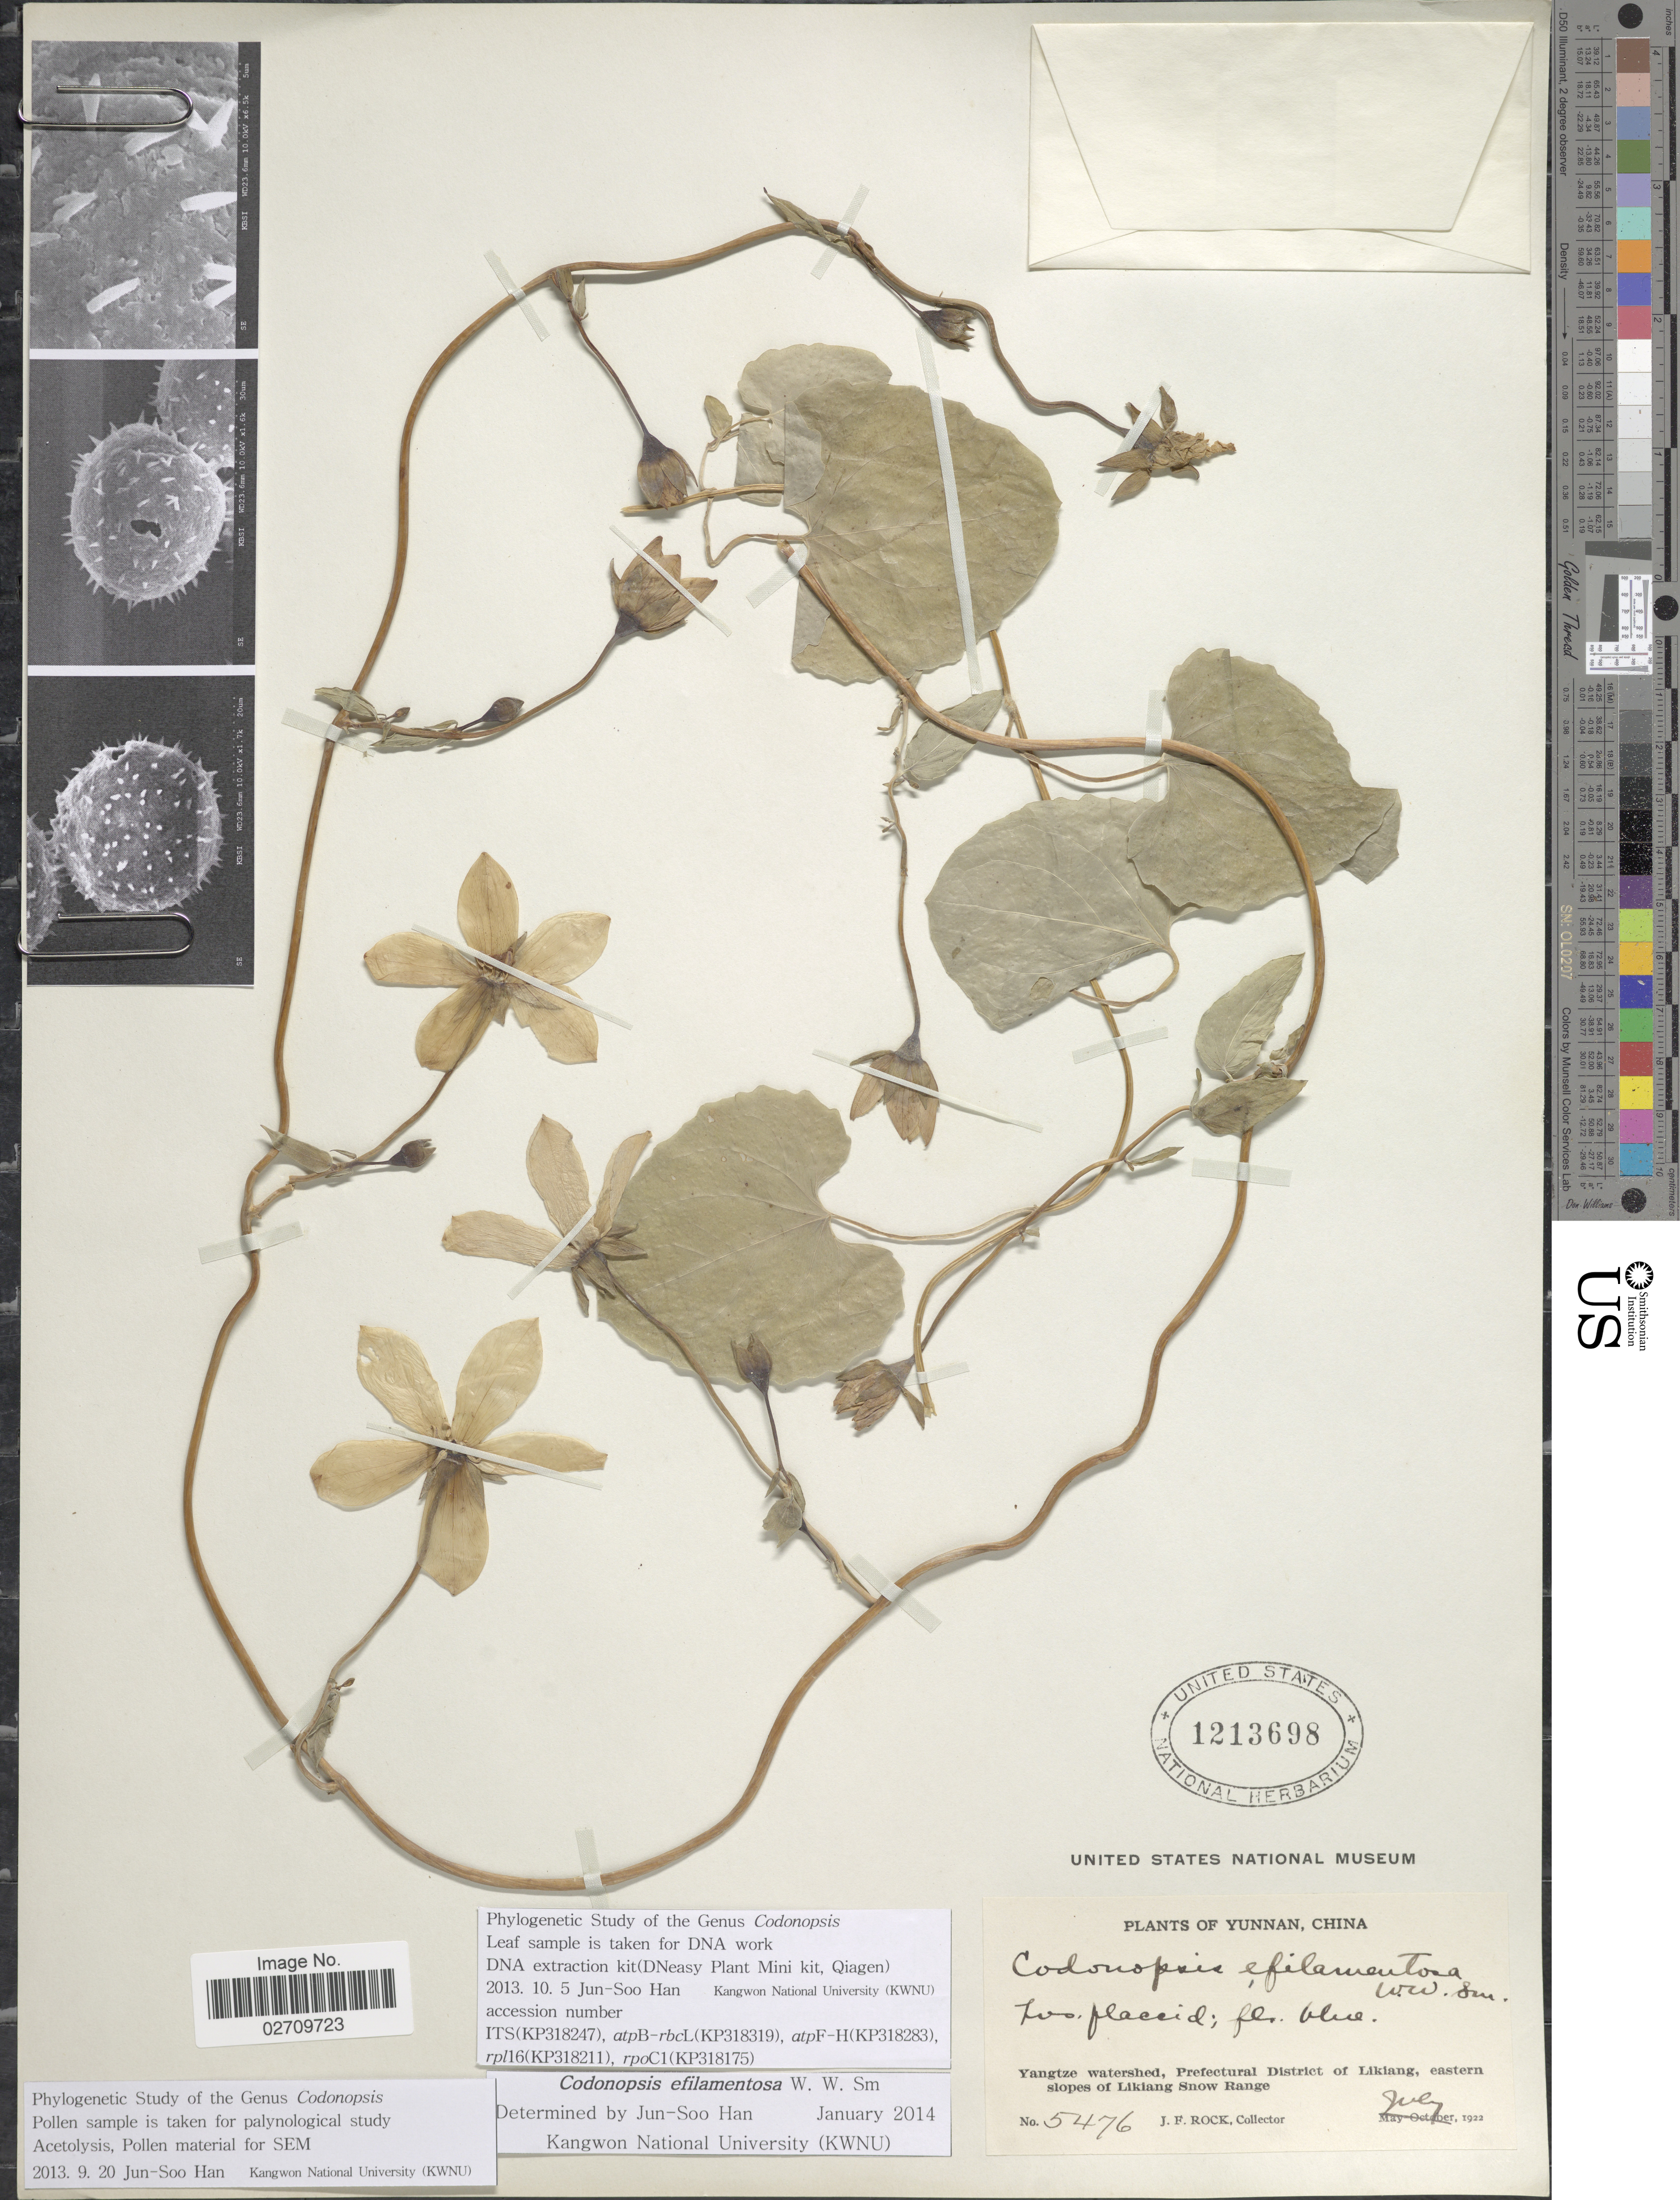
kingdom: Plantae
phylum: Tracheophyta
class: Magnoliopsida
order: Asterales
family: Campanulaceae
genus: Codonopsis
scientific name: Codonopsis efilamentosa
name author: W.W. Sm.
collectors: J. F. Rock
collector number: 5476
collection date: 1922-07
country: China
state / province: Yunnan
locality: Yangtze watershed, Prefectural District of Likiang, eastern slopes of Likiang Snow Range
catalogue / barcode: US 1213698